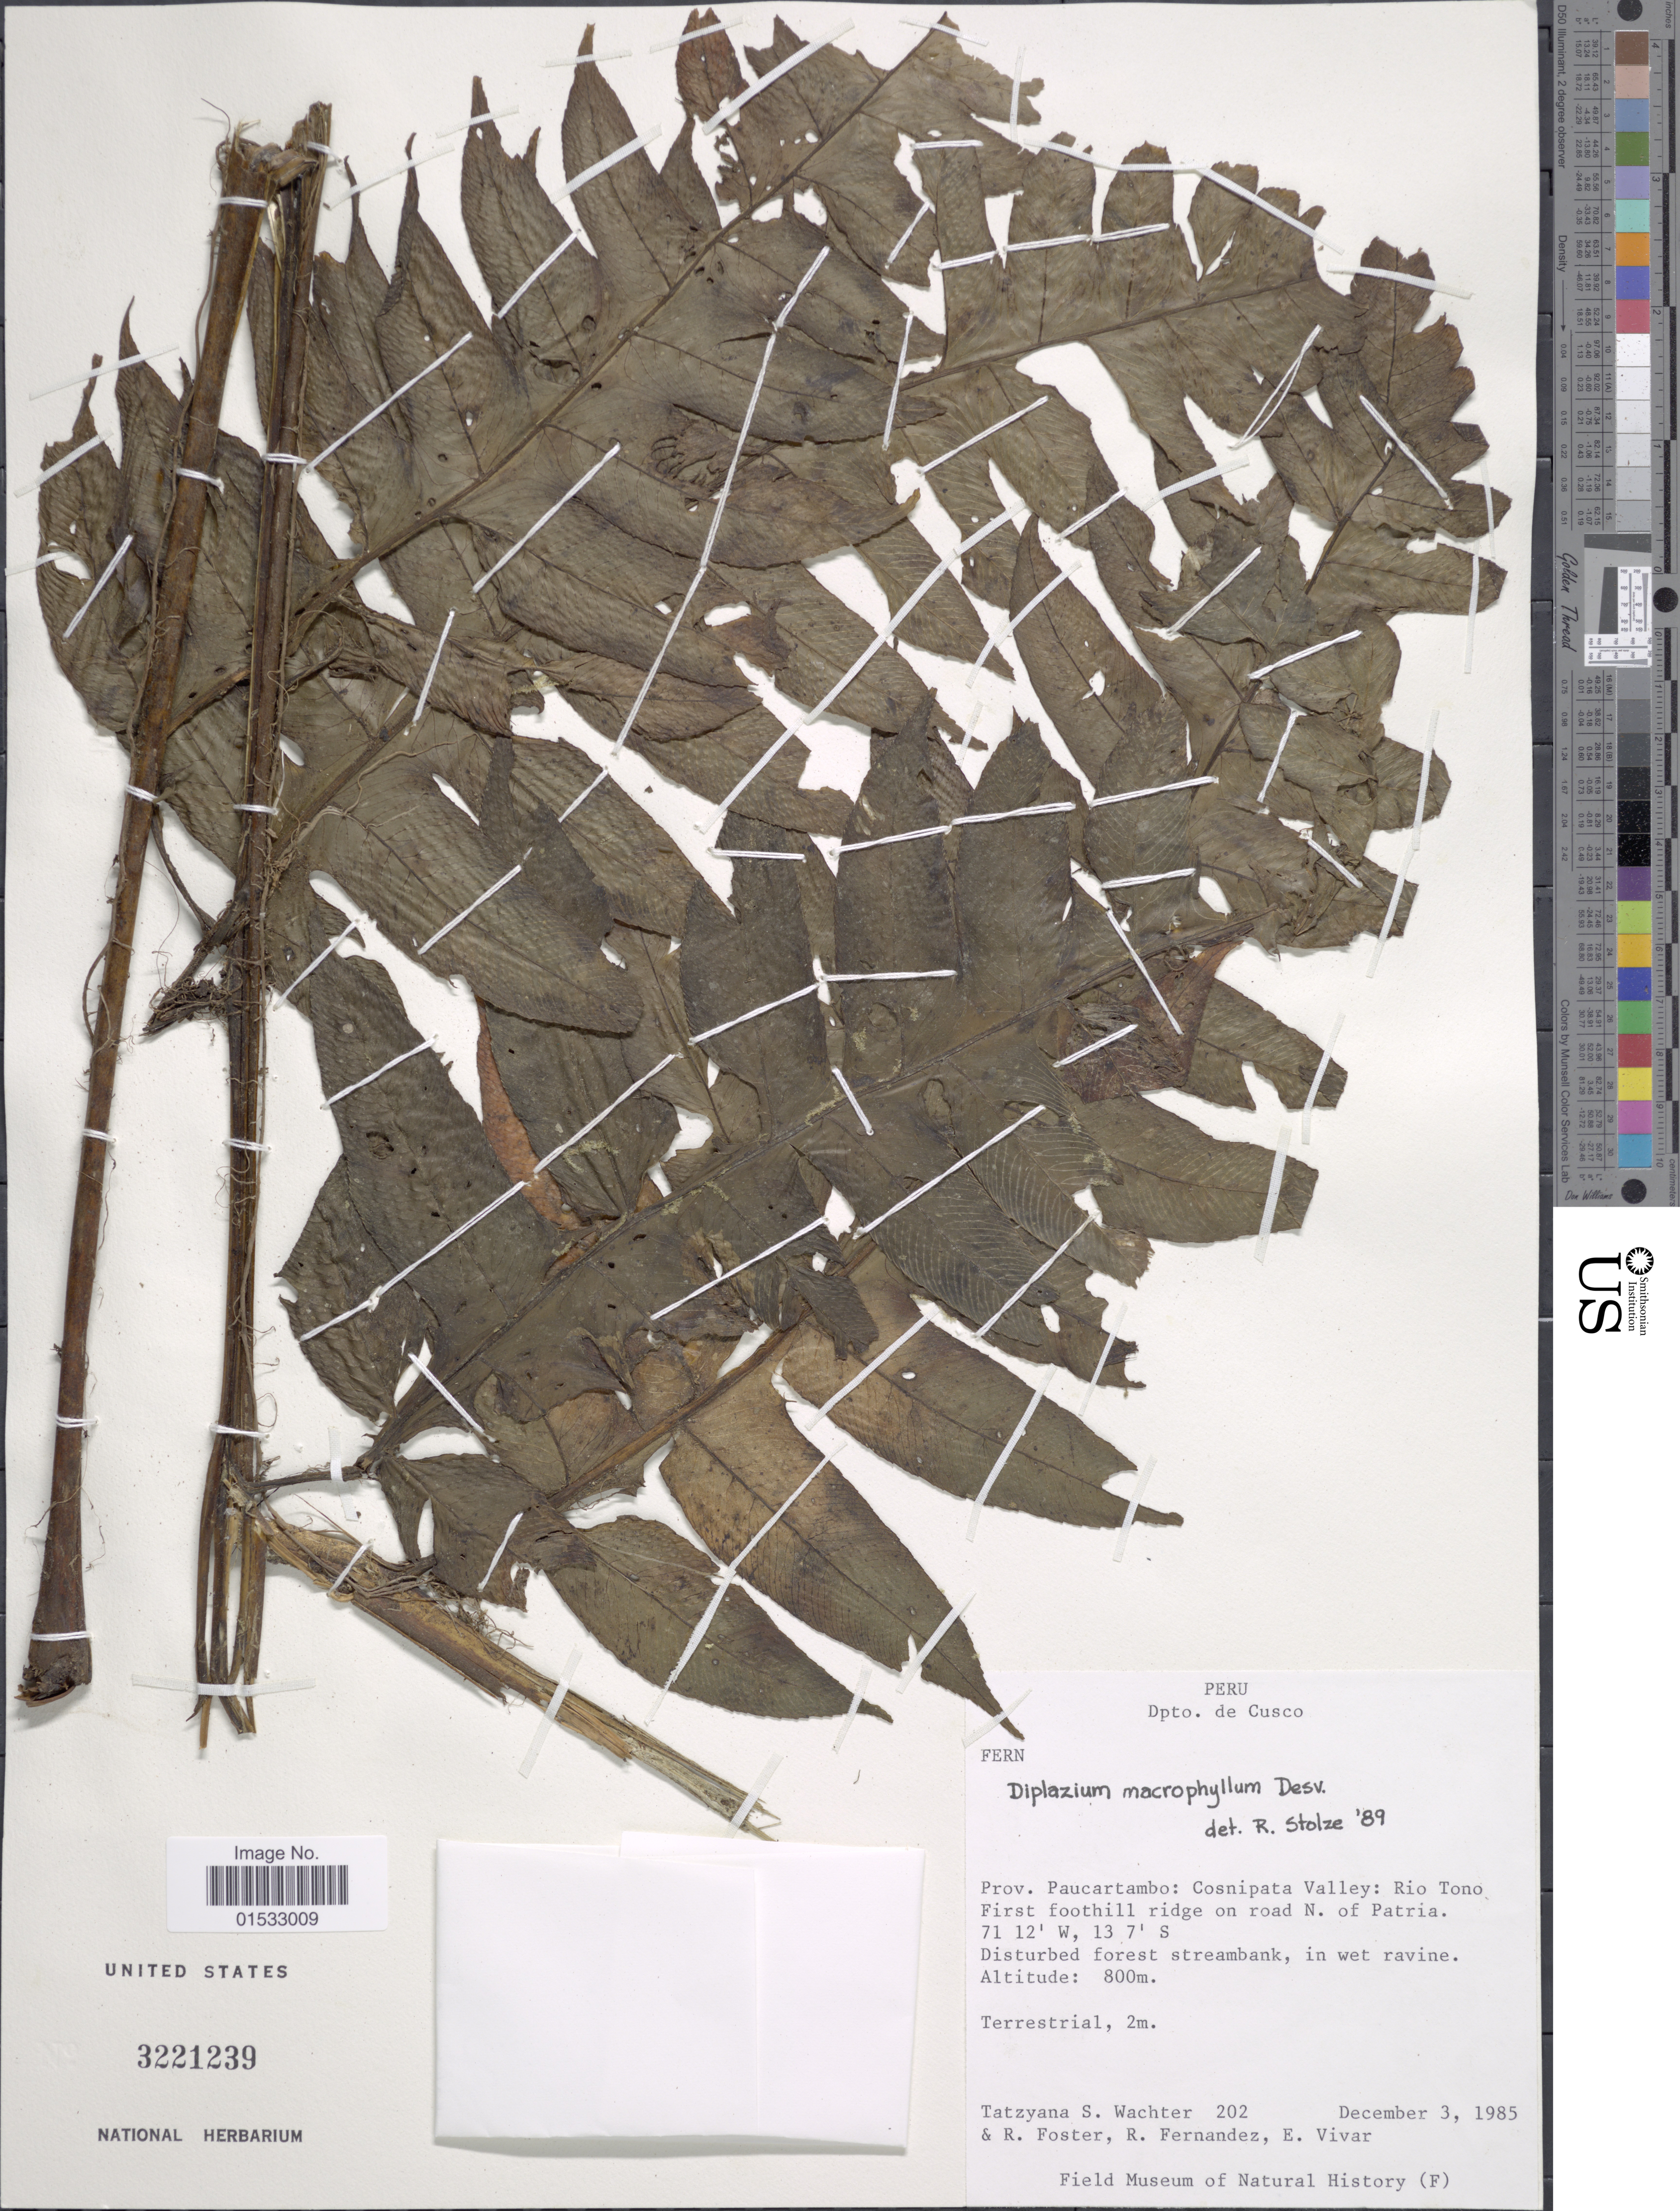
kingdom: Plantae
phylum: Tracheophyta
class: Polypodiopsida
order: Polypodiales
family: Athyriaceae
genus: Diplazium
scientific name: Diplazium macrophyllum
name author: Desv.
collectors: T. Wachter, R. Foster, R. Fernandez & E. Vivar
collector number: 202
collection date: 1985-12-03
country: Peru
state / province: Cusco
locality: Prov. Paucartambo: Cosnipata Valley: Rio Tono First foothill ridge on road N. of Patria.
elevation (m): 800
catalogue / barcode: US 3221239